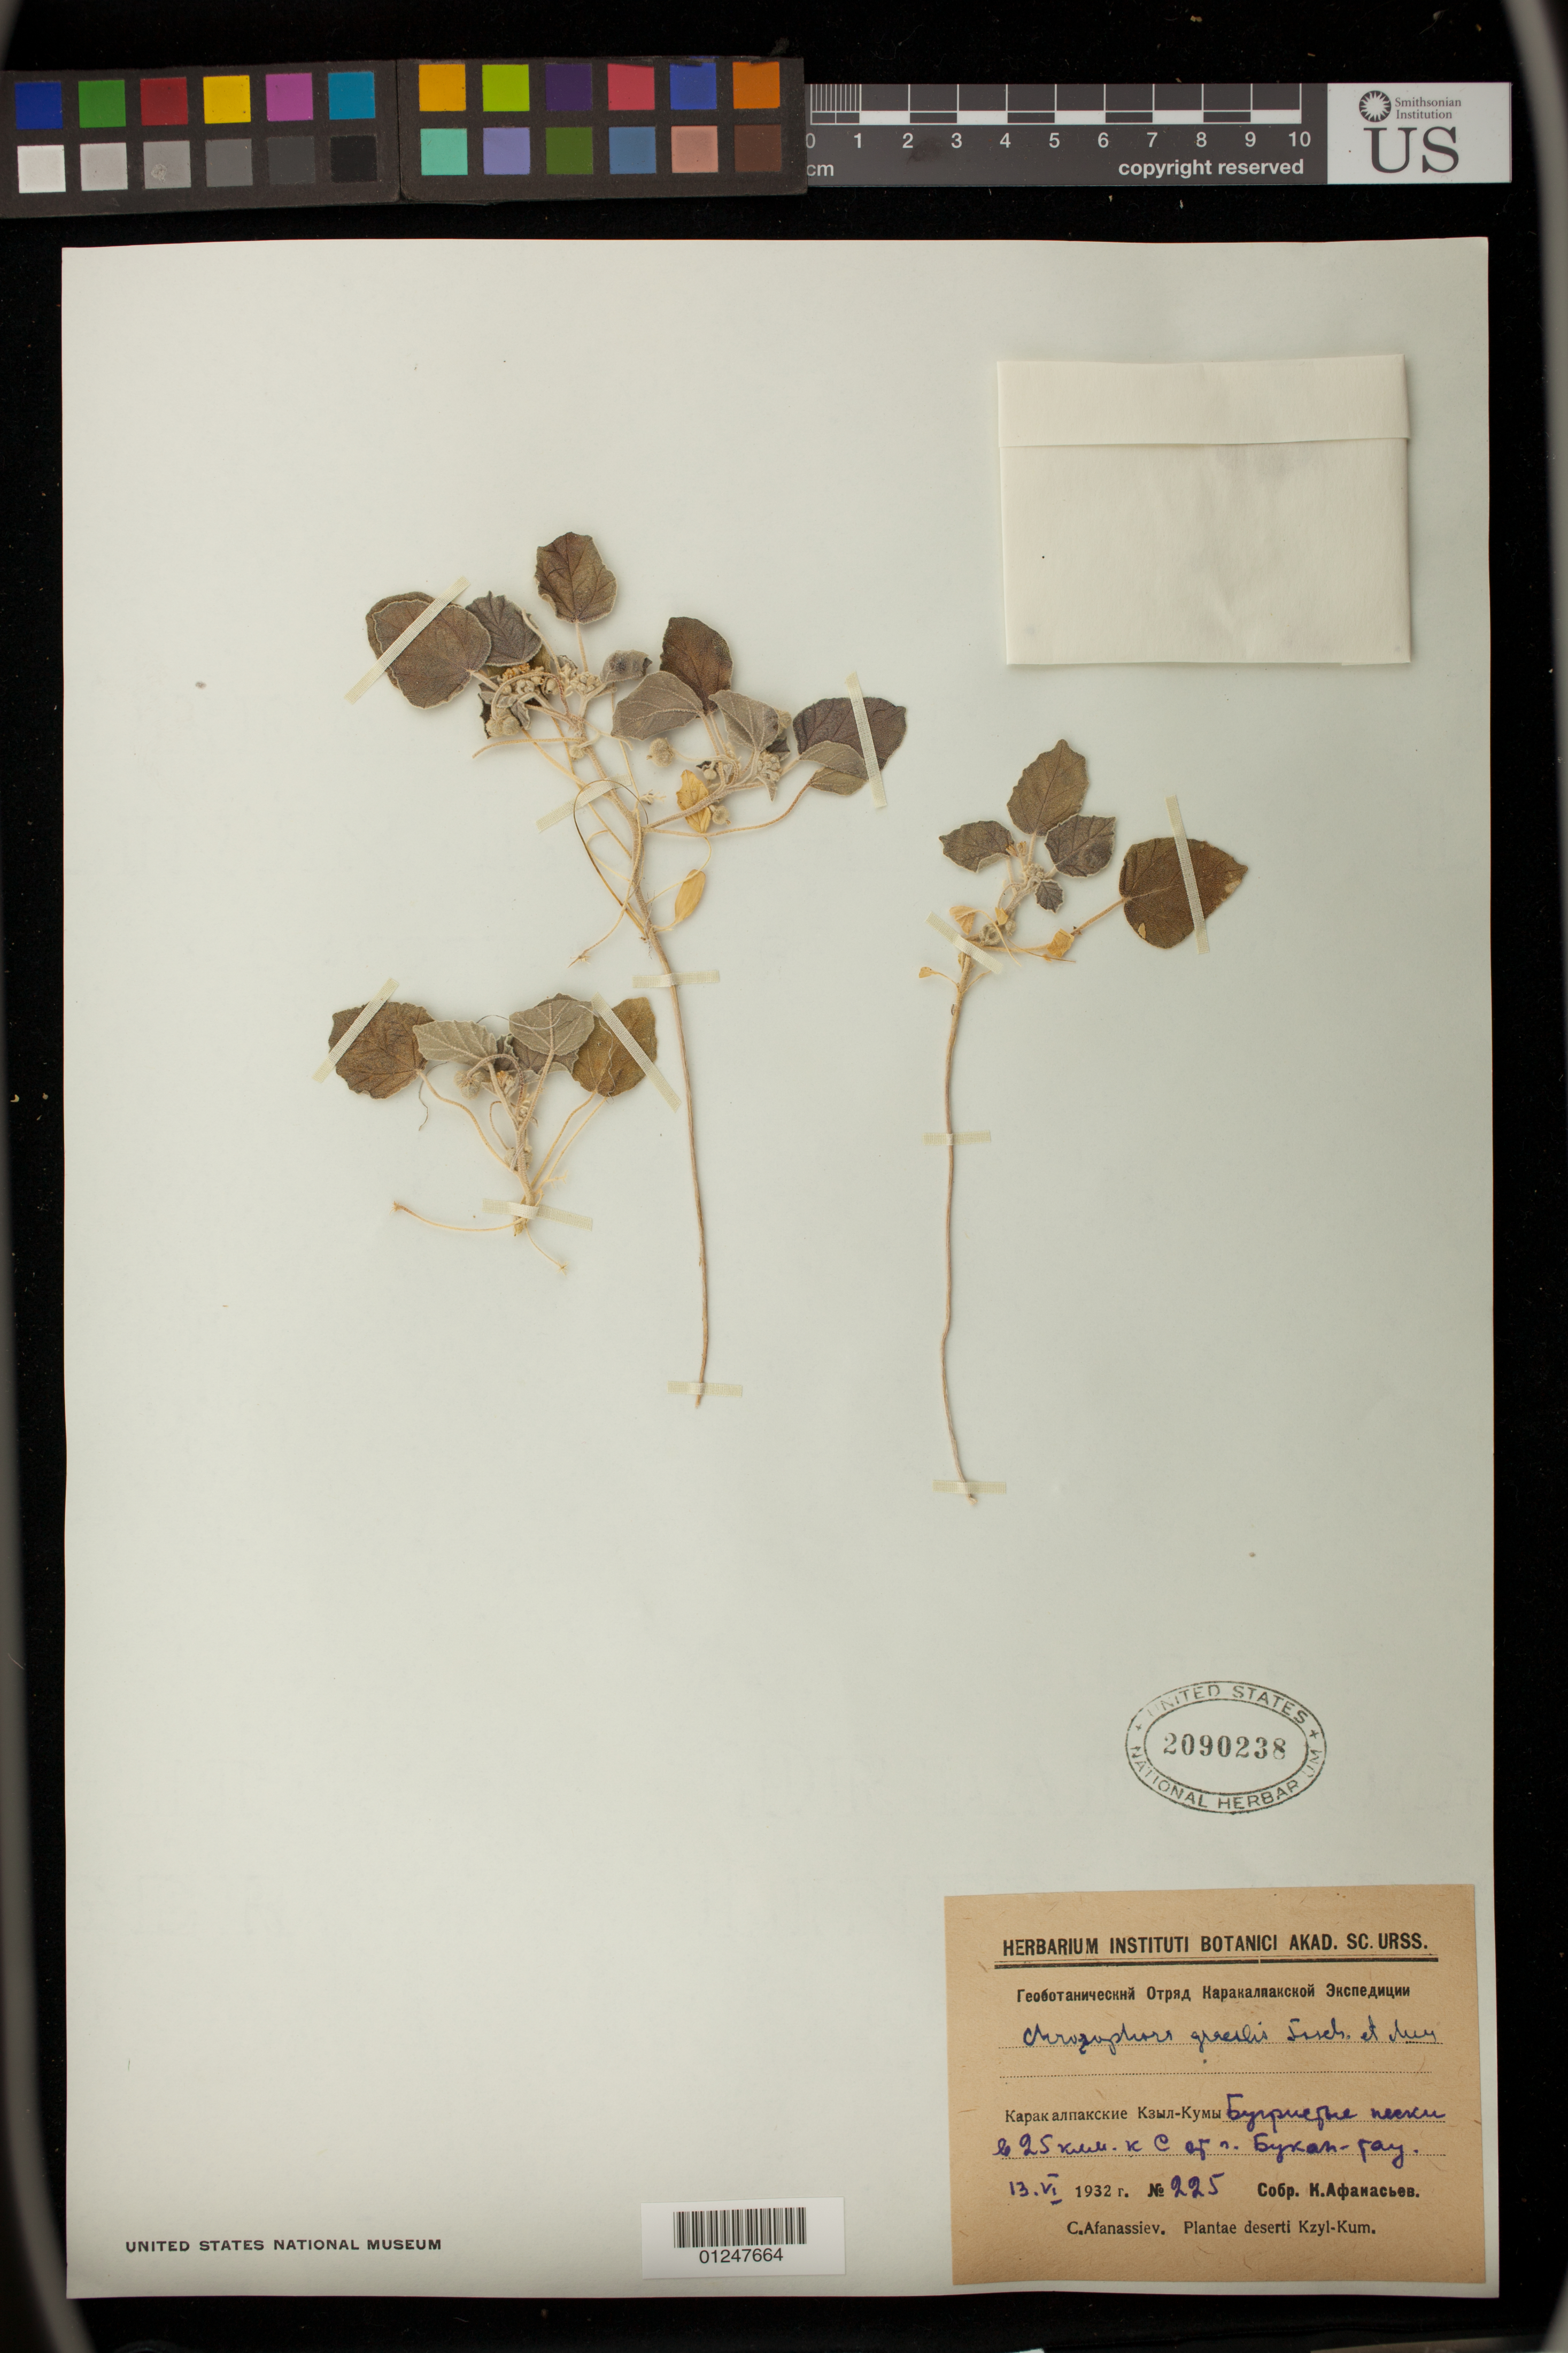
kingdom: Plantae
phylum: Tracheophyta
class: Magnoliopsida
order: Malpighiales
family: Euphorbiaceae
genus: Chrozophora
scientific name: Chrozophora gracilis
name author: Fisch. & Meyen ex Ledeb.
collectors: C. S. Afanassiev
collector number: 225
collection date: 1932-06-13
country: Kazakhstan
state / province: Qyzylorda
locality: Plantae deserti Kzyl-Kum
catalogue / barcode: US 2090238